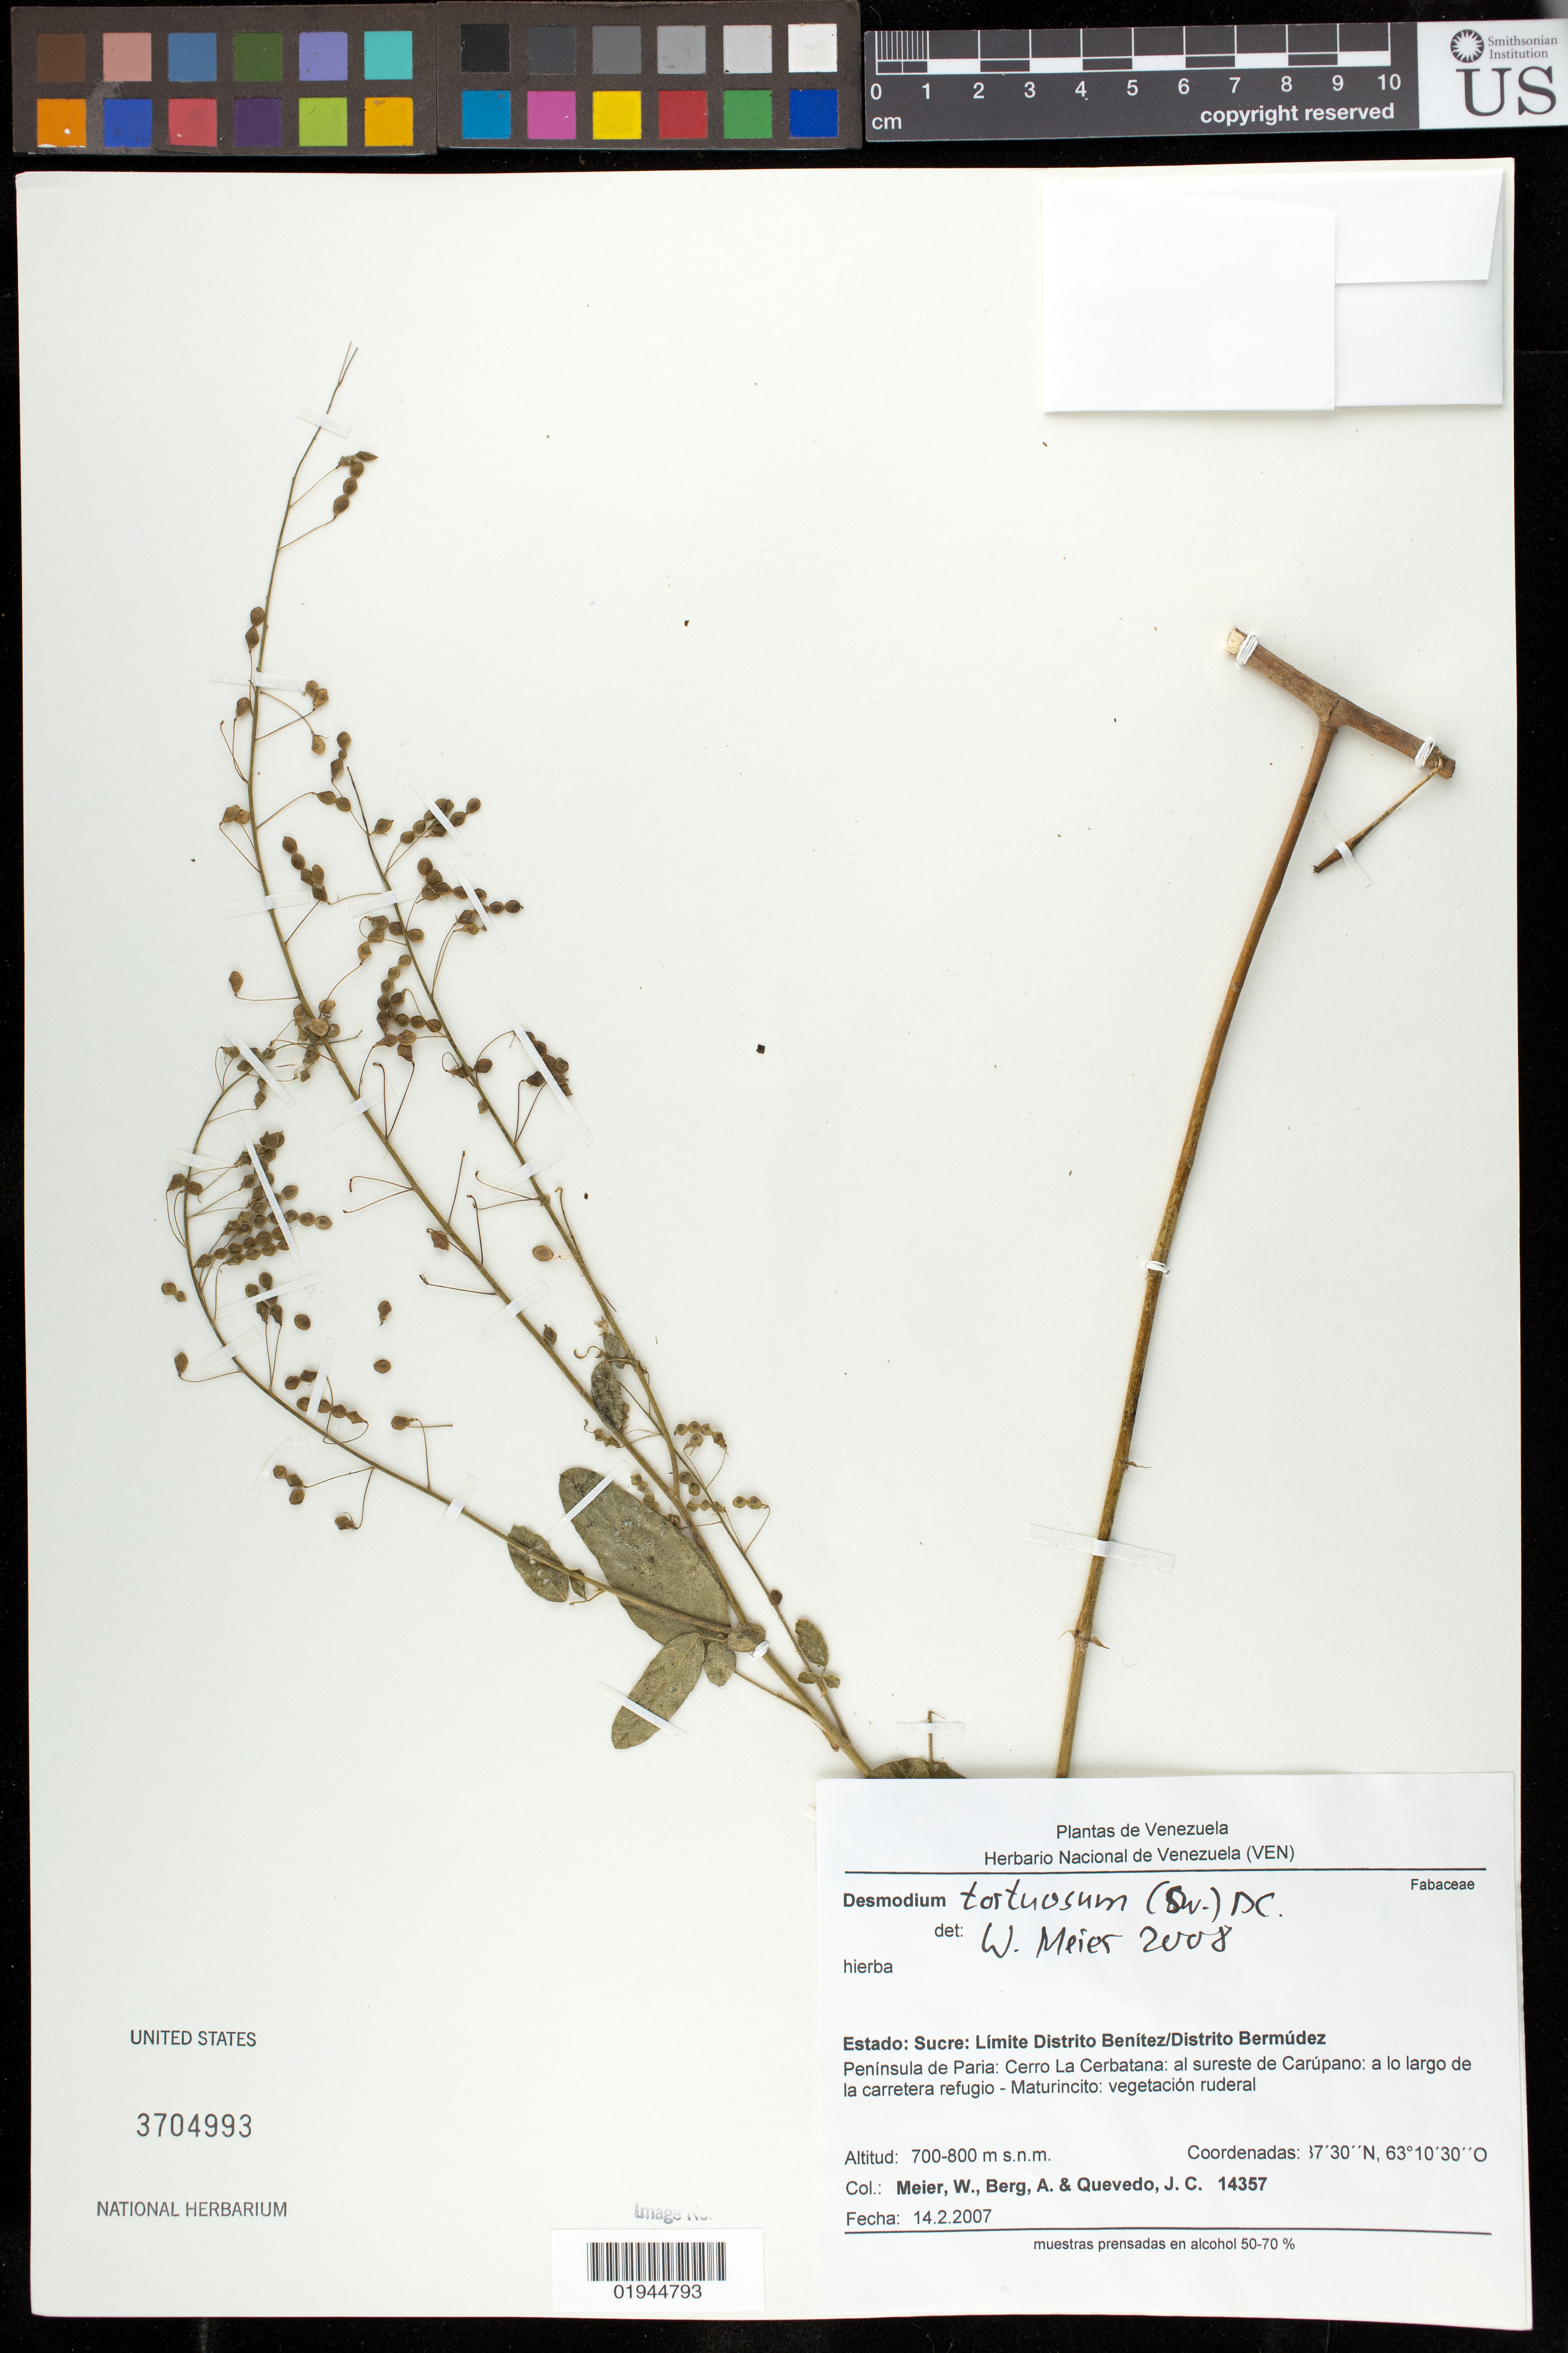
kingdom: Plantae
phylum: Tracheophyta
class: Magnoliopsida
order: Fabales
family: Fabaceae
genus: Desmodium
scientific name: Desmodium tortuosum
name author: (Sw.) DC.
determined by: Meier, Winfried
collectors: W. Meier, A. Berg & J. Quevedo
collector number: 14357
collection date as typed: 14 Feb 2007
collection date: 2007-02-14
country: Venezuela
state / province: Sucre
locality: Limite Distrito Benítez/Distrito Bermudez: Peninsula de Paria: al sureste de Carupano: a lo largo de la carretera refugio- Maturincito.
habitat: vegetacion ruderal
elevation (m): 700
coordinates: ? 30 N, 63 10 30 O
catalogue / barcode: US 3704993